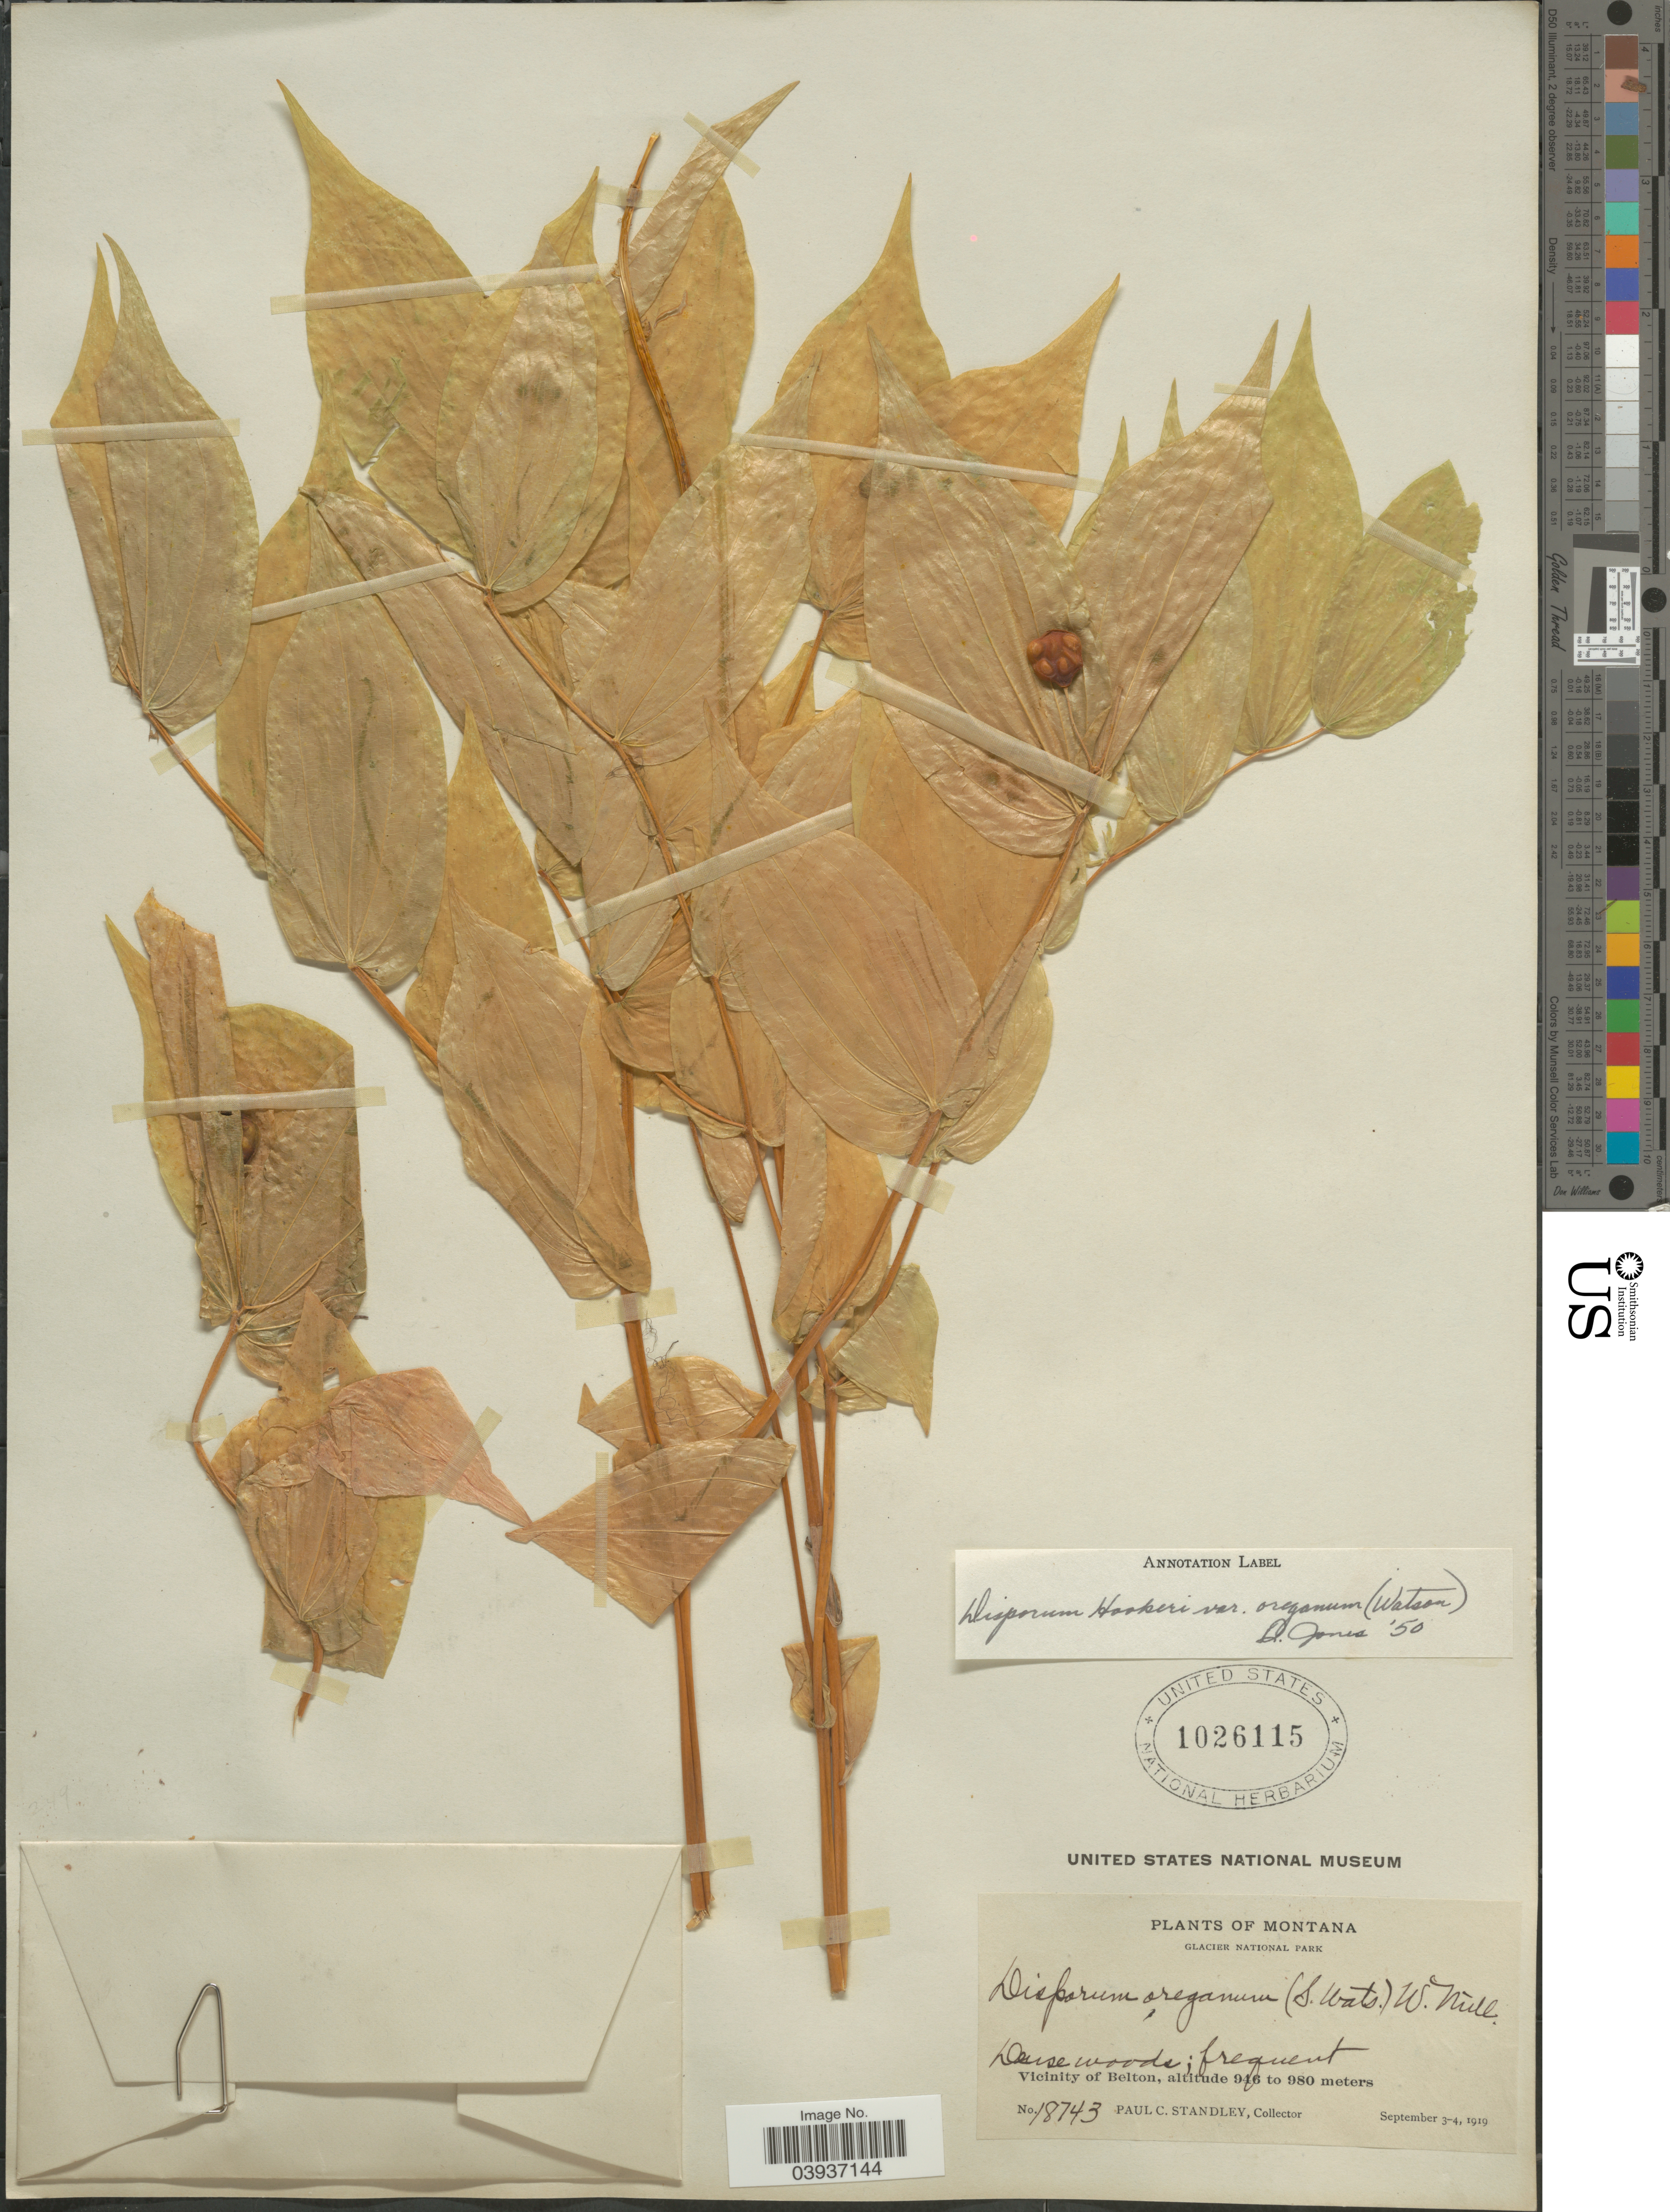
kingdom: Plantae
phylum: Tracheophyta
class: Liliopsida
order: Liliales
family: Colchicaceae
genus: Disporum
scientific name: Disporum hookeri var. oreganum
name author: (S. Watson) Q. Jones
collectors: P. C. Standley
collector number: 18743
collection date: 1919-09-03/1919-09-04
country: United States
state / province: Montana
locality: Glacier National Park. Vicinity of Belton.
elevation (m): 946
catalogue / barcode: US 1026115